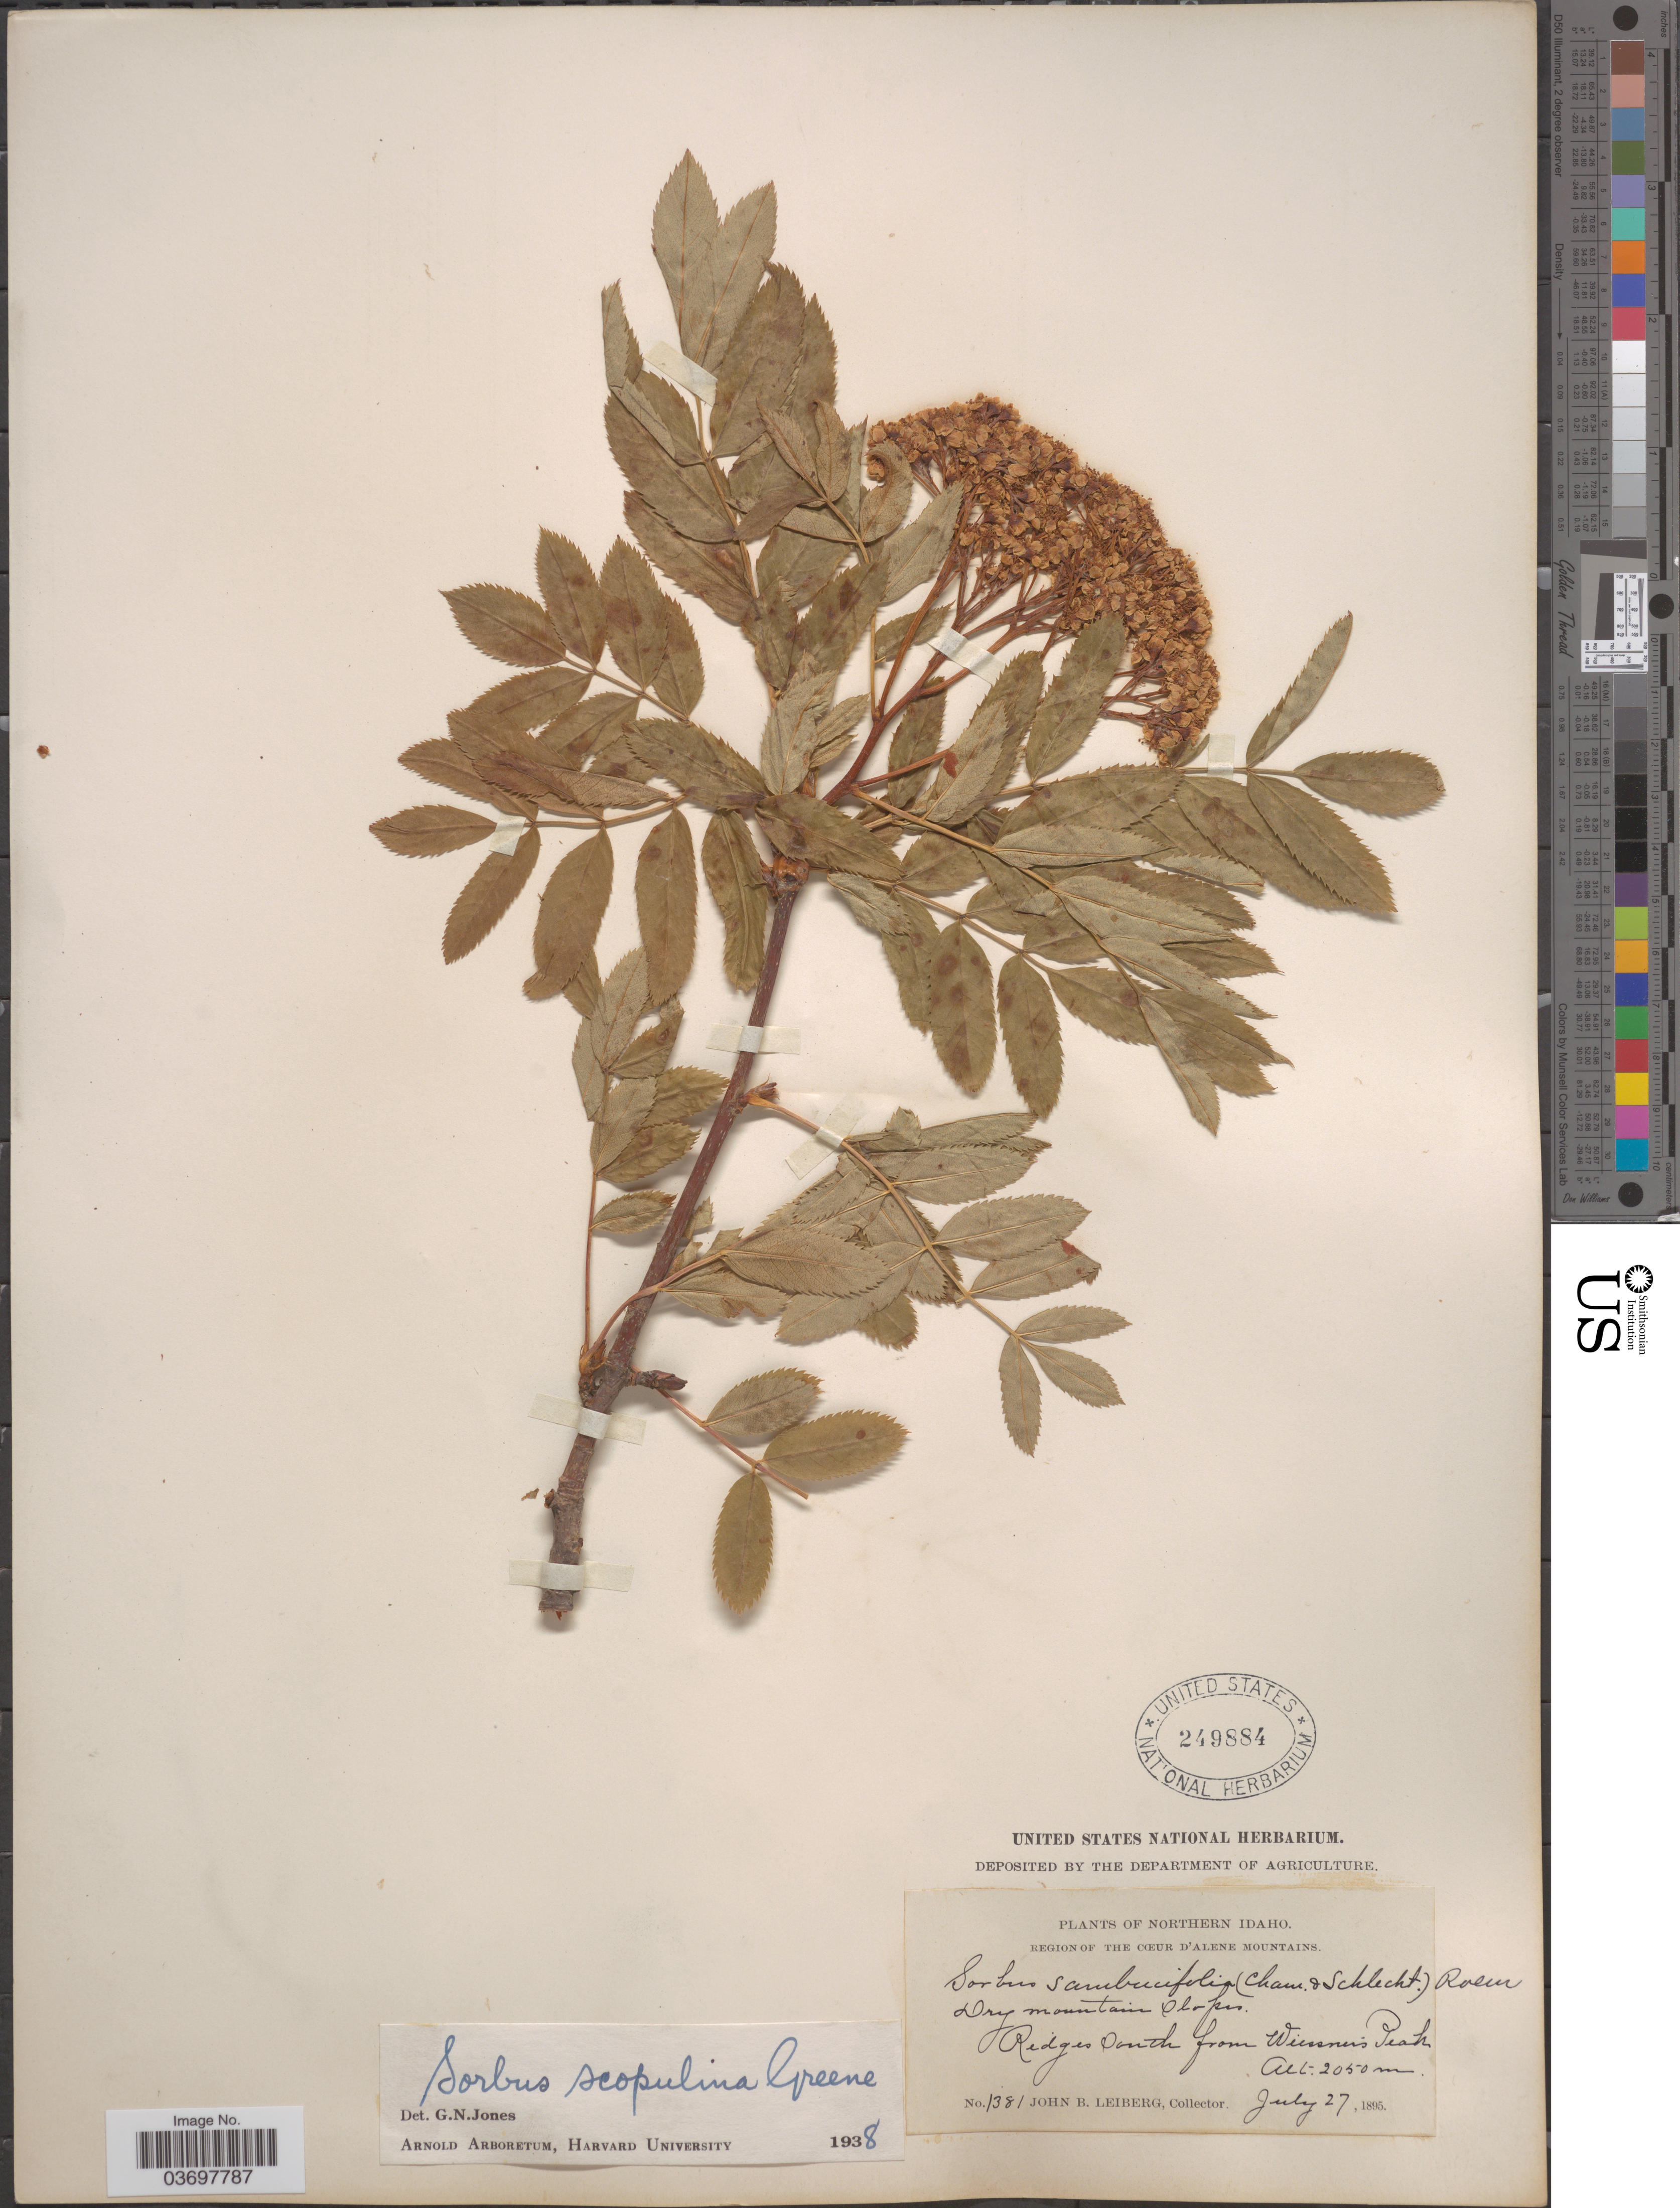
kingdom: Plantae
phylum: Tracheophyta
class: Magnoliopsida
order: Rosales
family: Rosaceae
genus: Sorbus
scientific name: Sorbus scopulina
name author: Greene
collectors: J. B. Leiberg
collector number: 1381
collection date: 1895-07-27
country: United States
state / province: Idaho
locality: Northern Idaho, Region of the Cœur d'Alene Mountains. Ridges south from Wiessner's Peak [Mount Wiessner].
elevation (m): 2050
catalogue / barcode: US 249884